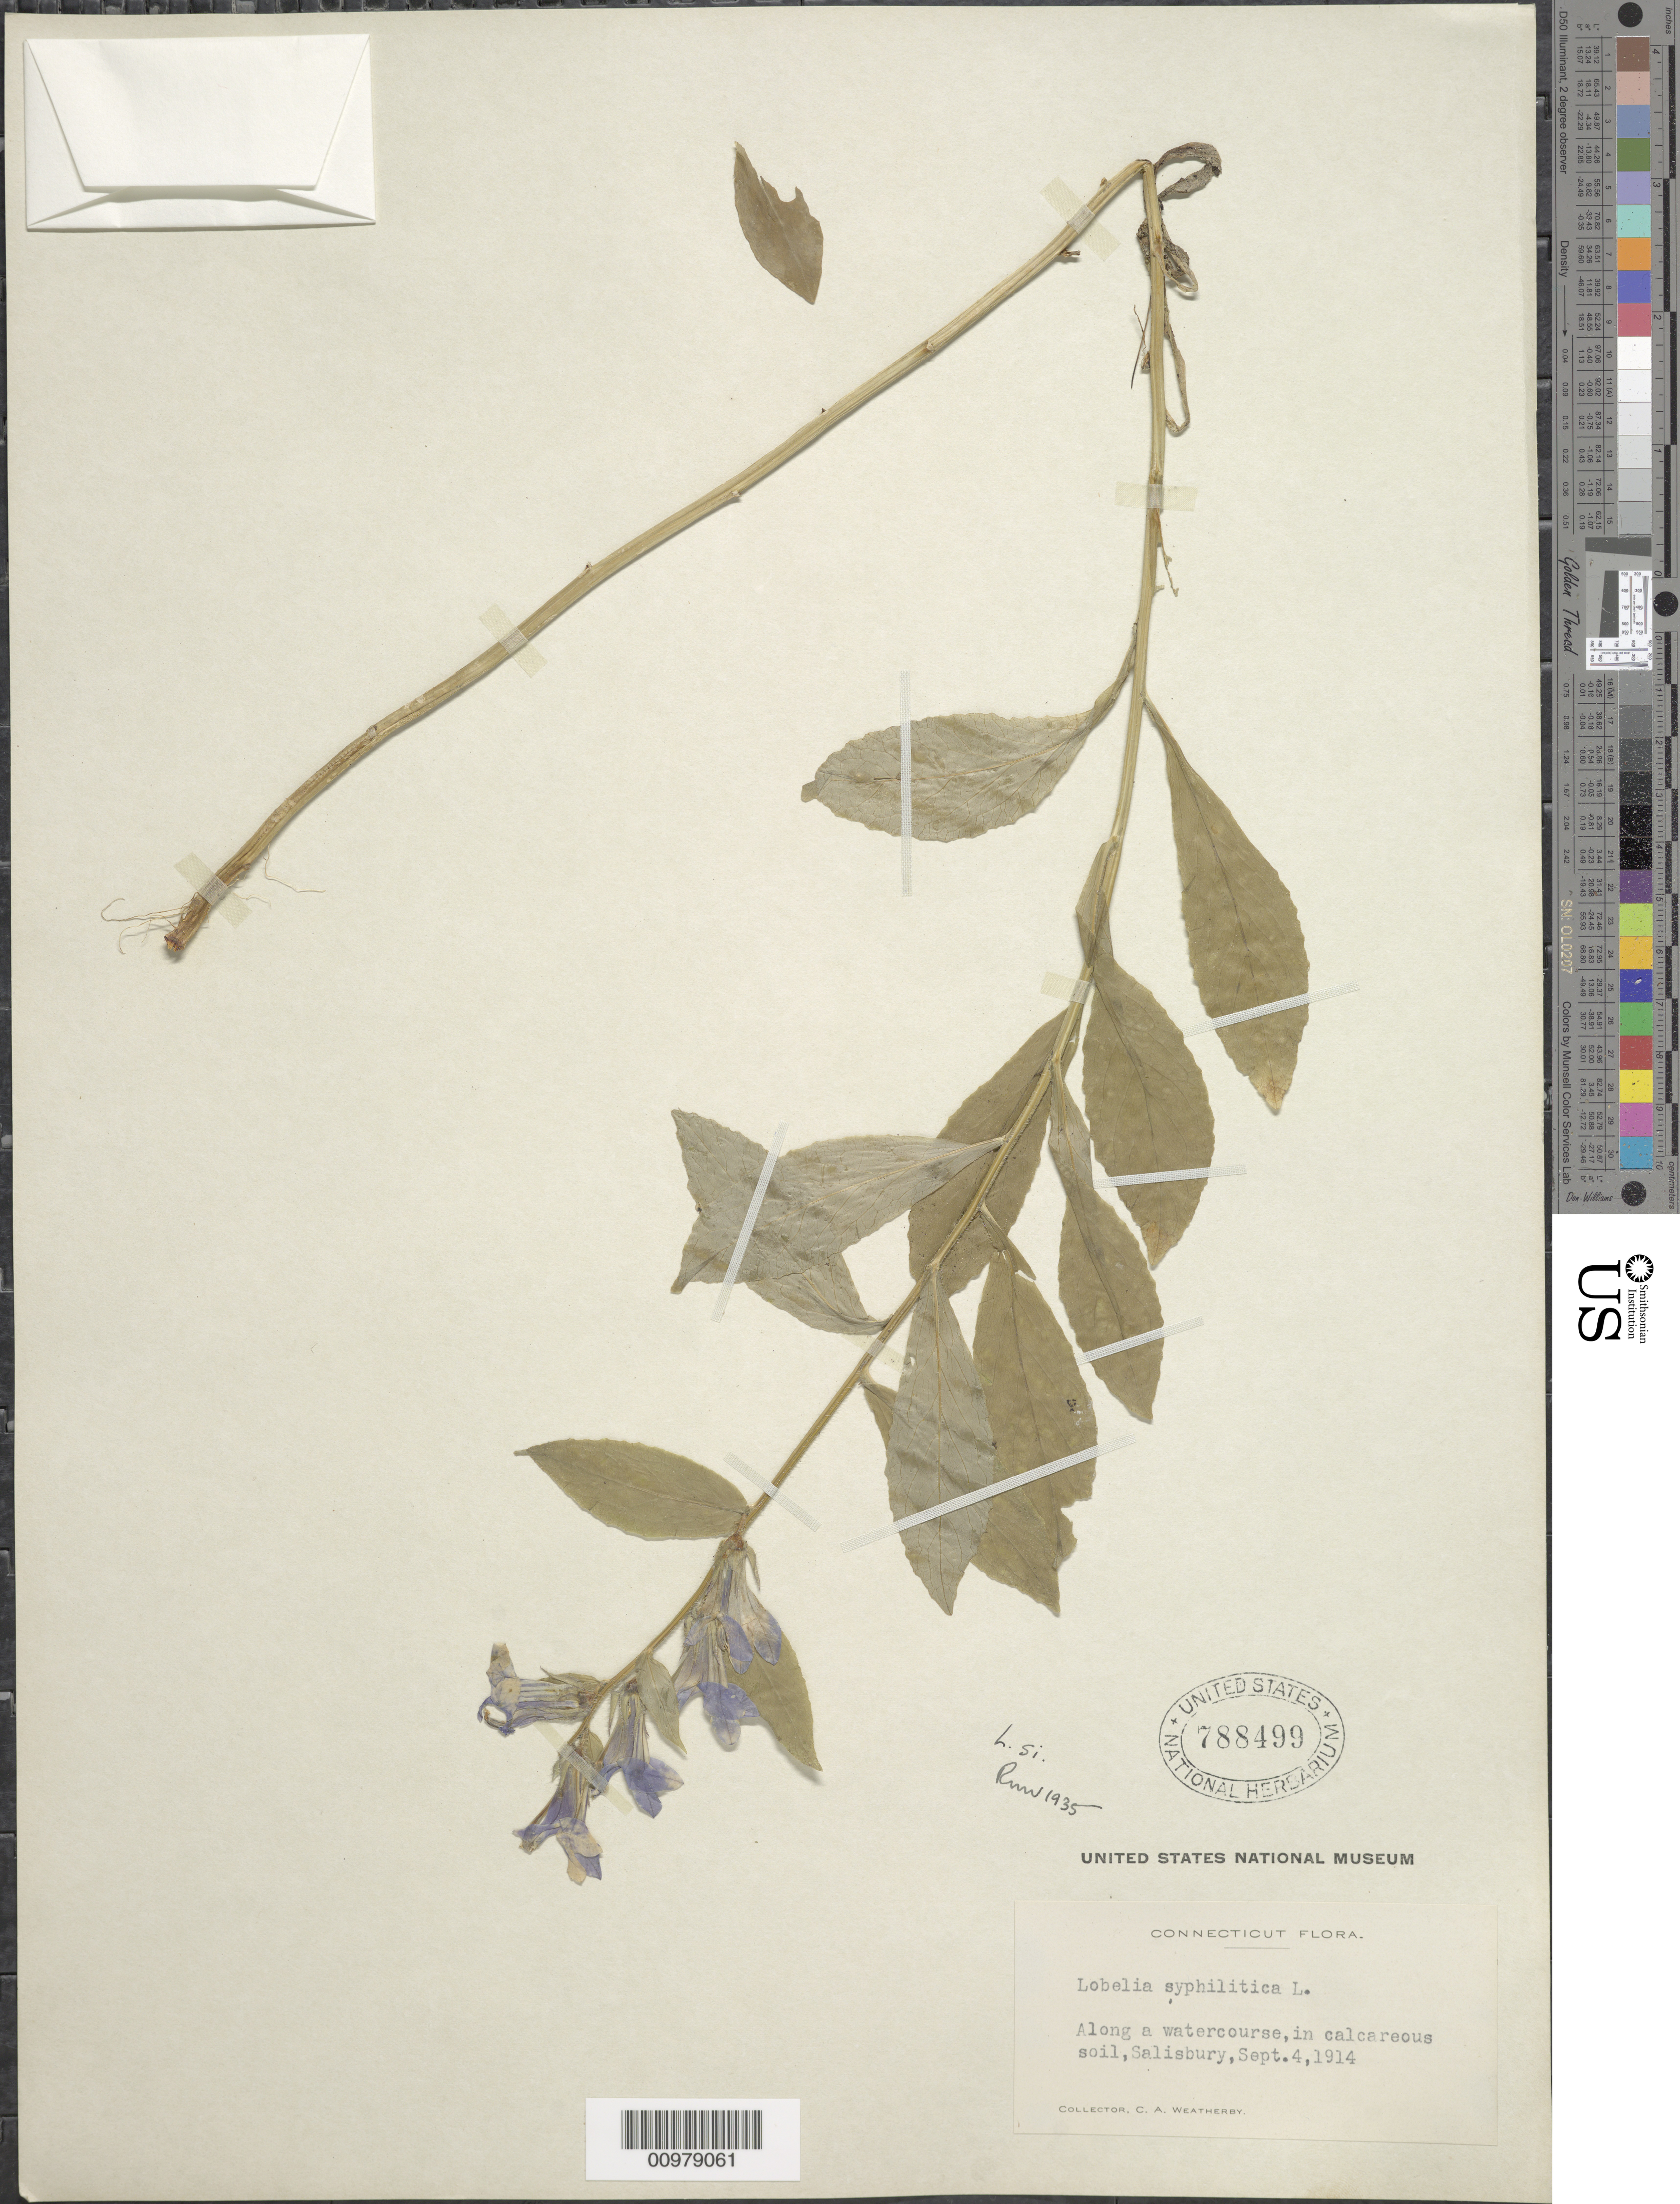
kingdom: Plantae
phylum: Tracheophyta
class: Magnoliopsida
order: Asterales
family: Campanulaceae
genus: Lobelia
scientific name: Lobelia siphilitica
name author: L.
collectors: C. A. Weatherby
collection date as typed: Sept. 4, 1914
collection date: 1914-09-04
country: United States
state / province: Connecticut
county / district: Litchfield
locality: Salisbury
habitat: along a watercourse, in calcareous soil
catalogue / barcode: US 788499